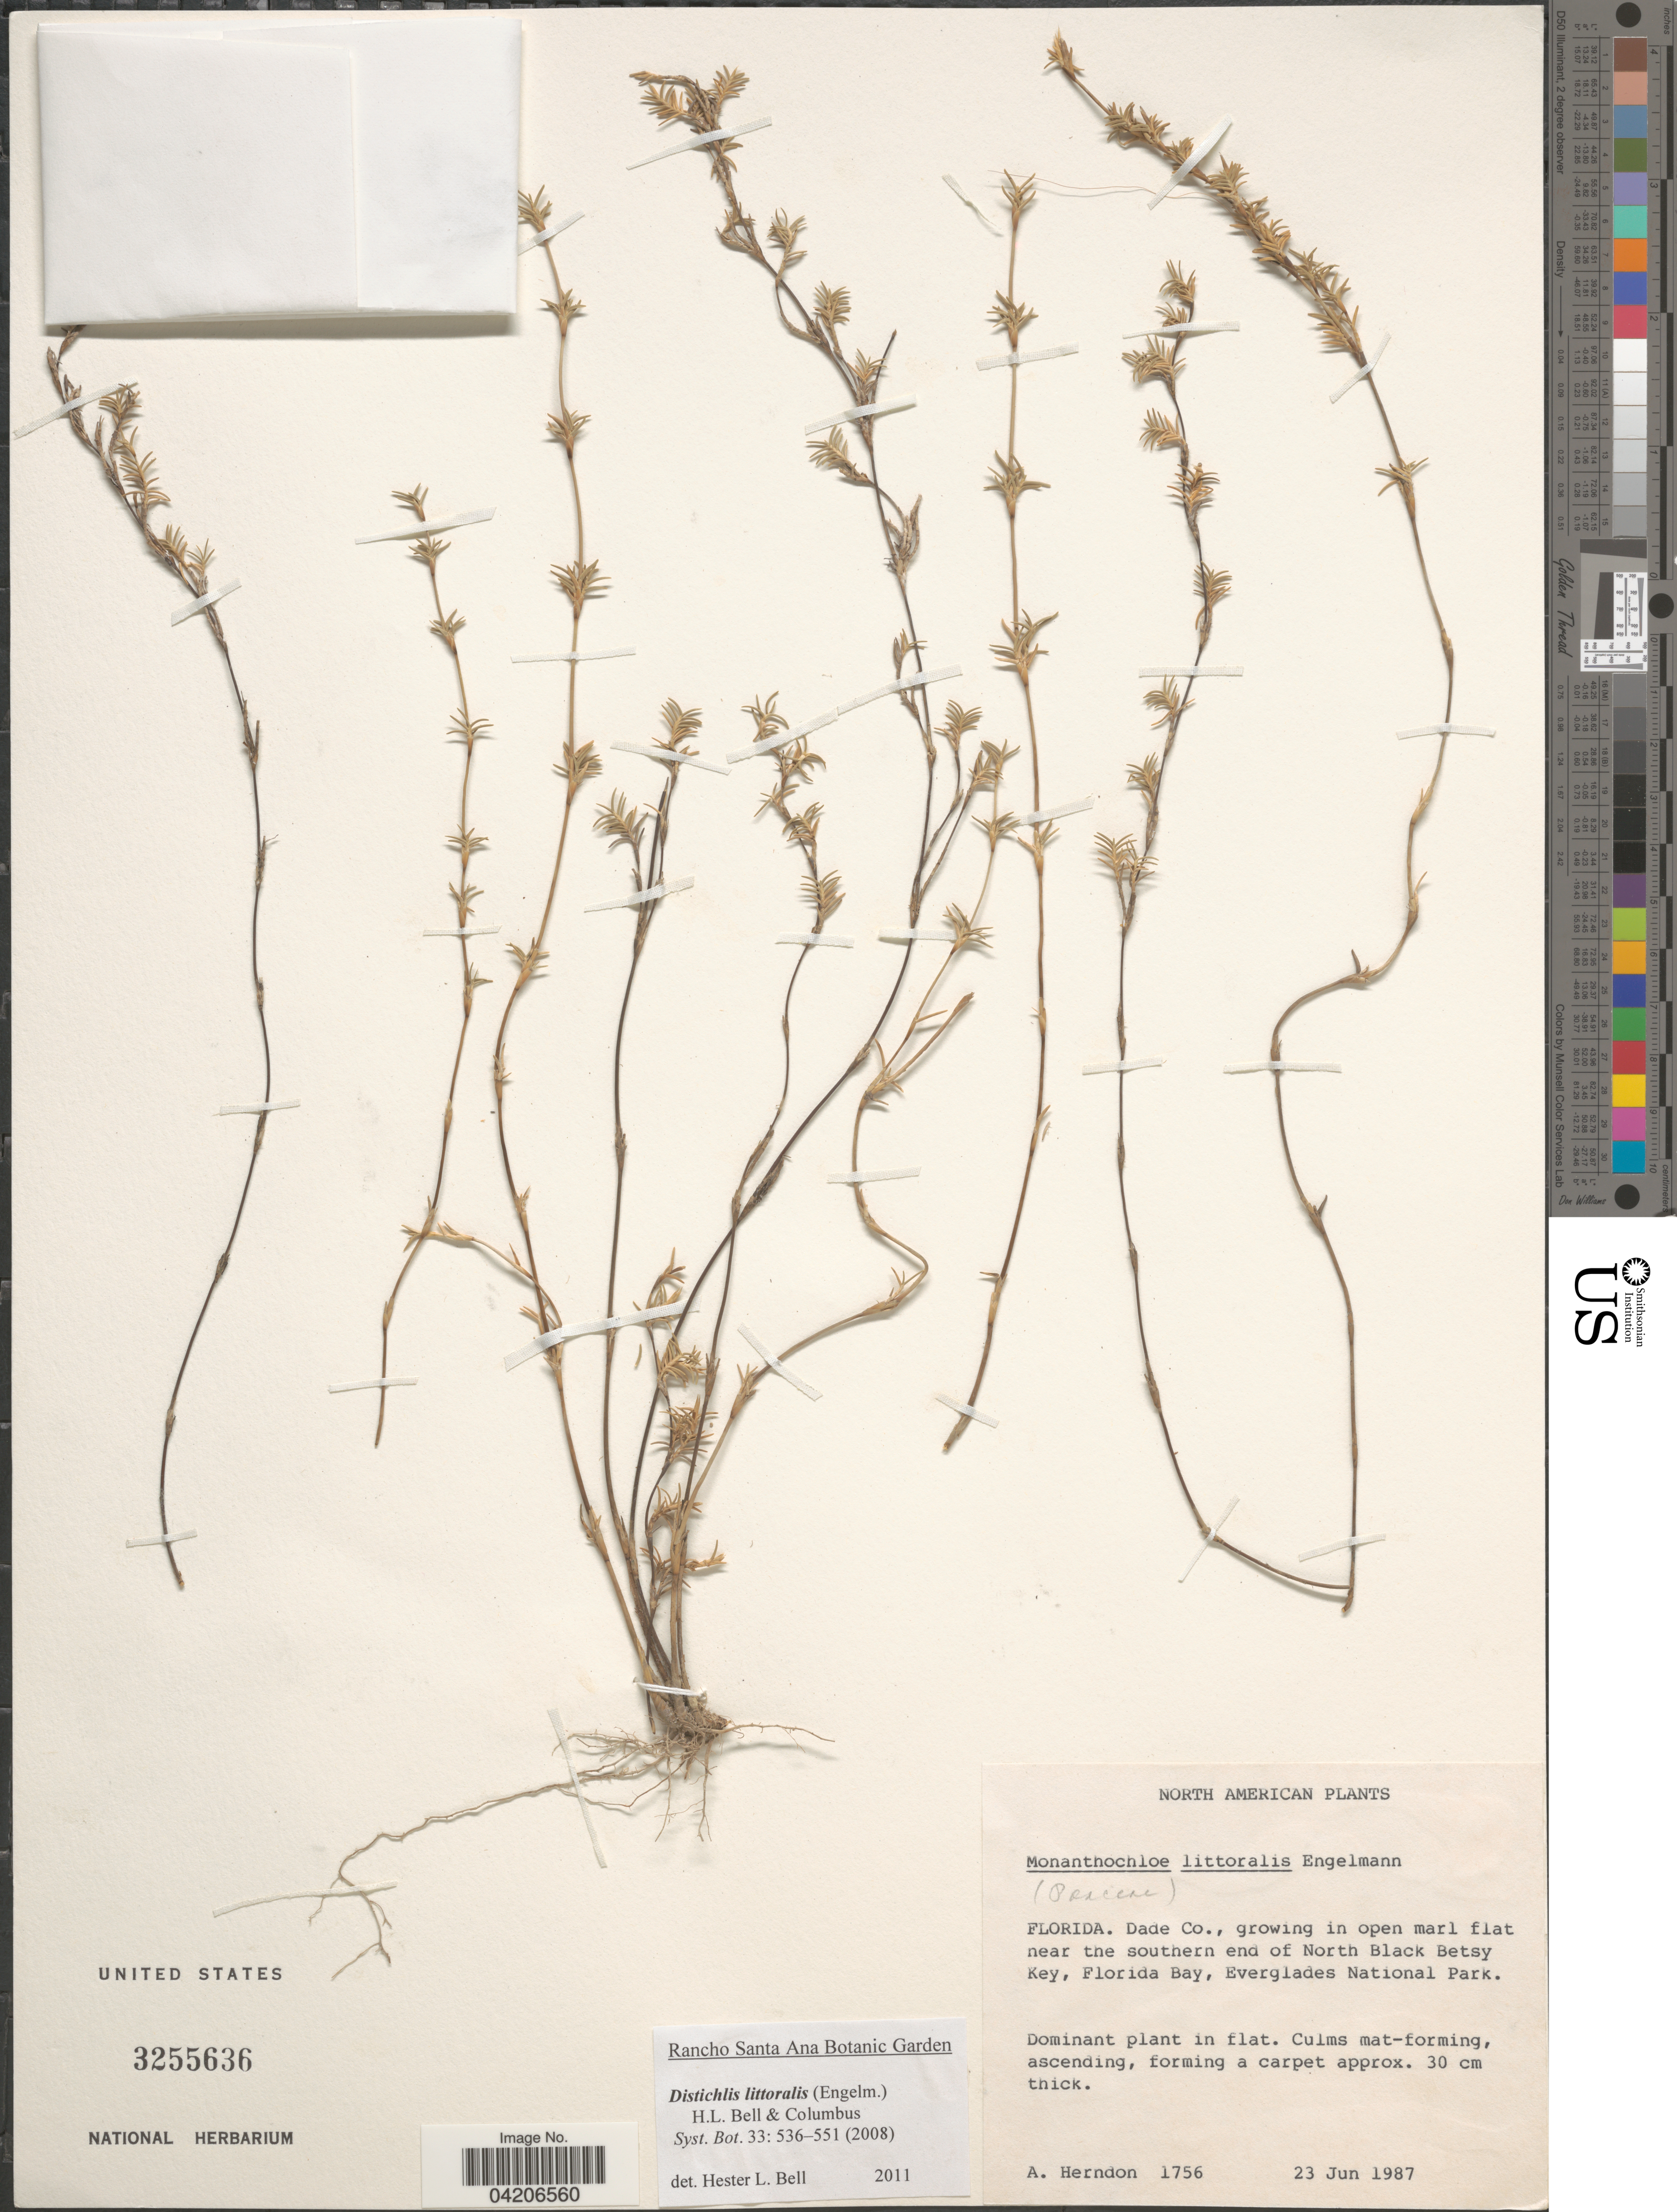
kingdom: Plantae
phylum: Tracheophyta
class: Liliopsida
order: Poales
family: Poaceae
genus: Distichlis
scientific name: Distichlis littoralis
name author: (Engelm.) H.L. Bell & Columbus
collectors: A. Herndon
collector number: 1756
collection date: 1987-06-23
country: United States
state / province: Florida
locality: Dade Co., in open marl flat near the southern end of North Black Betsy Key, Florida Bay, Everglades National Park.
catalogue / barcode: US 3255636